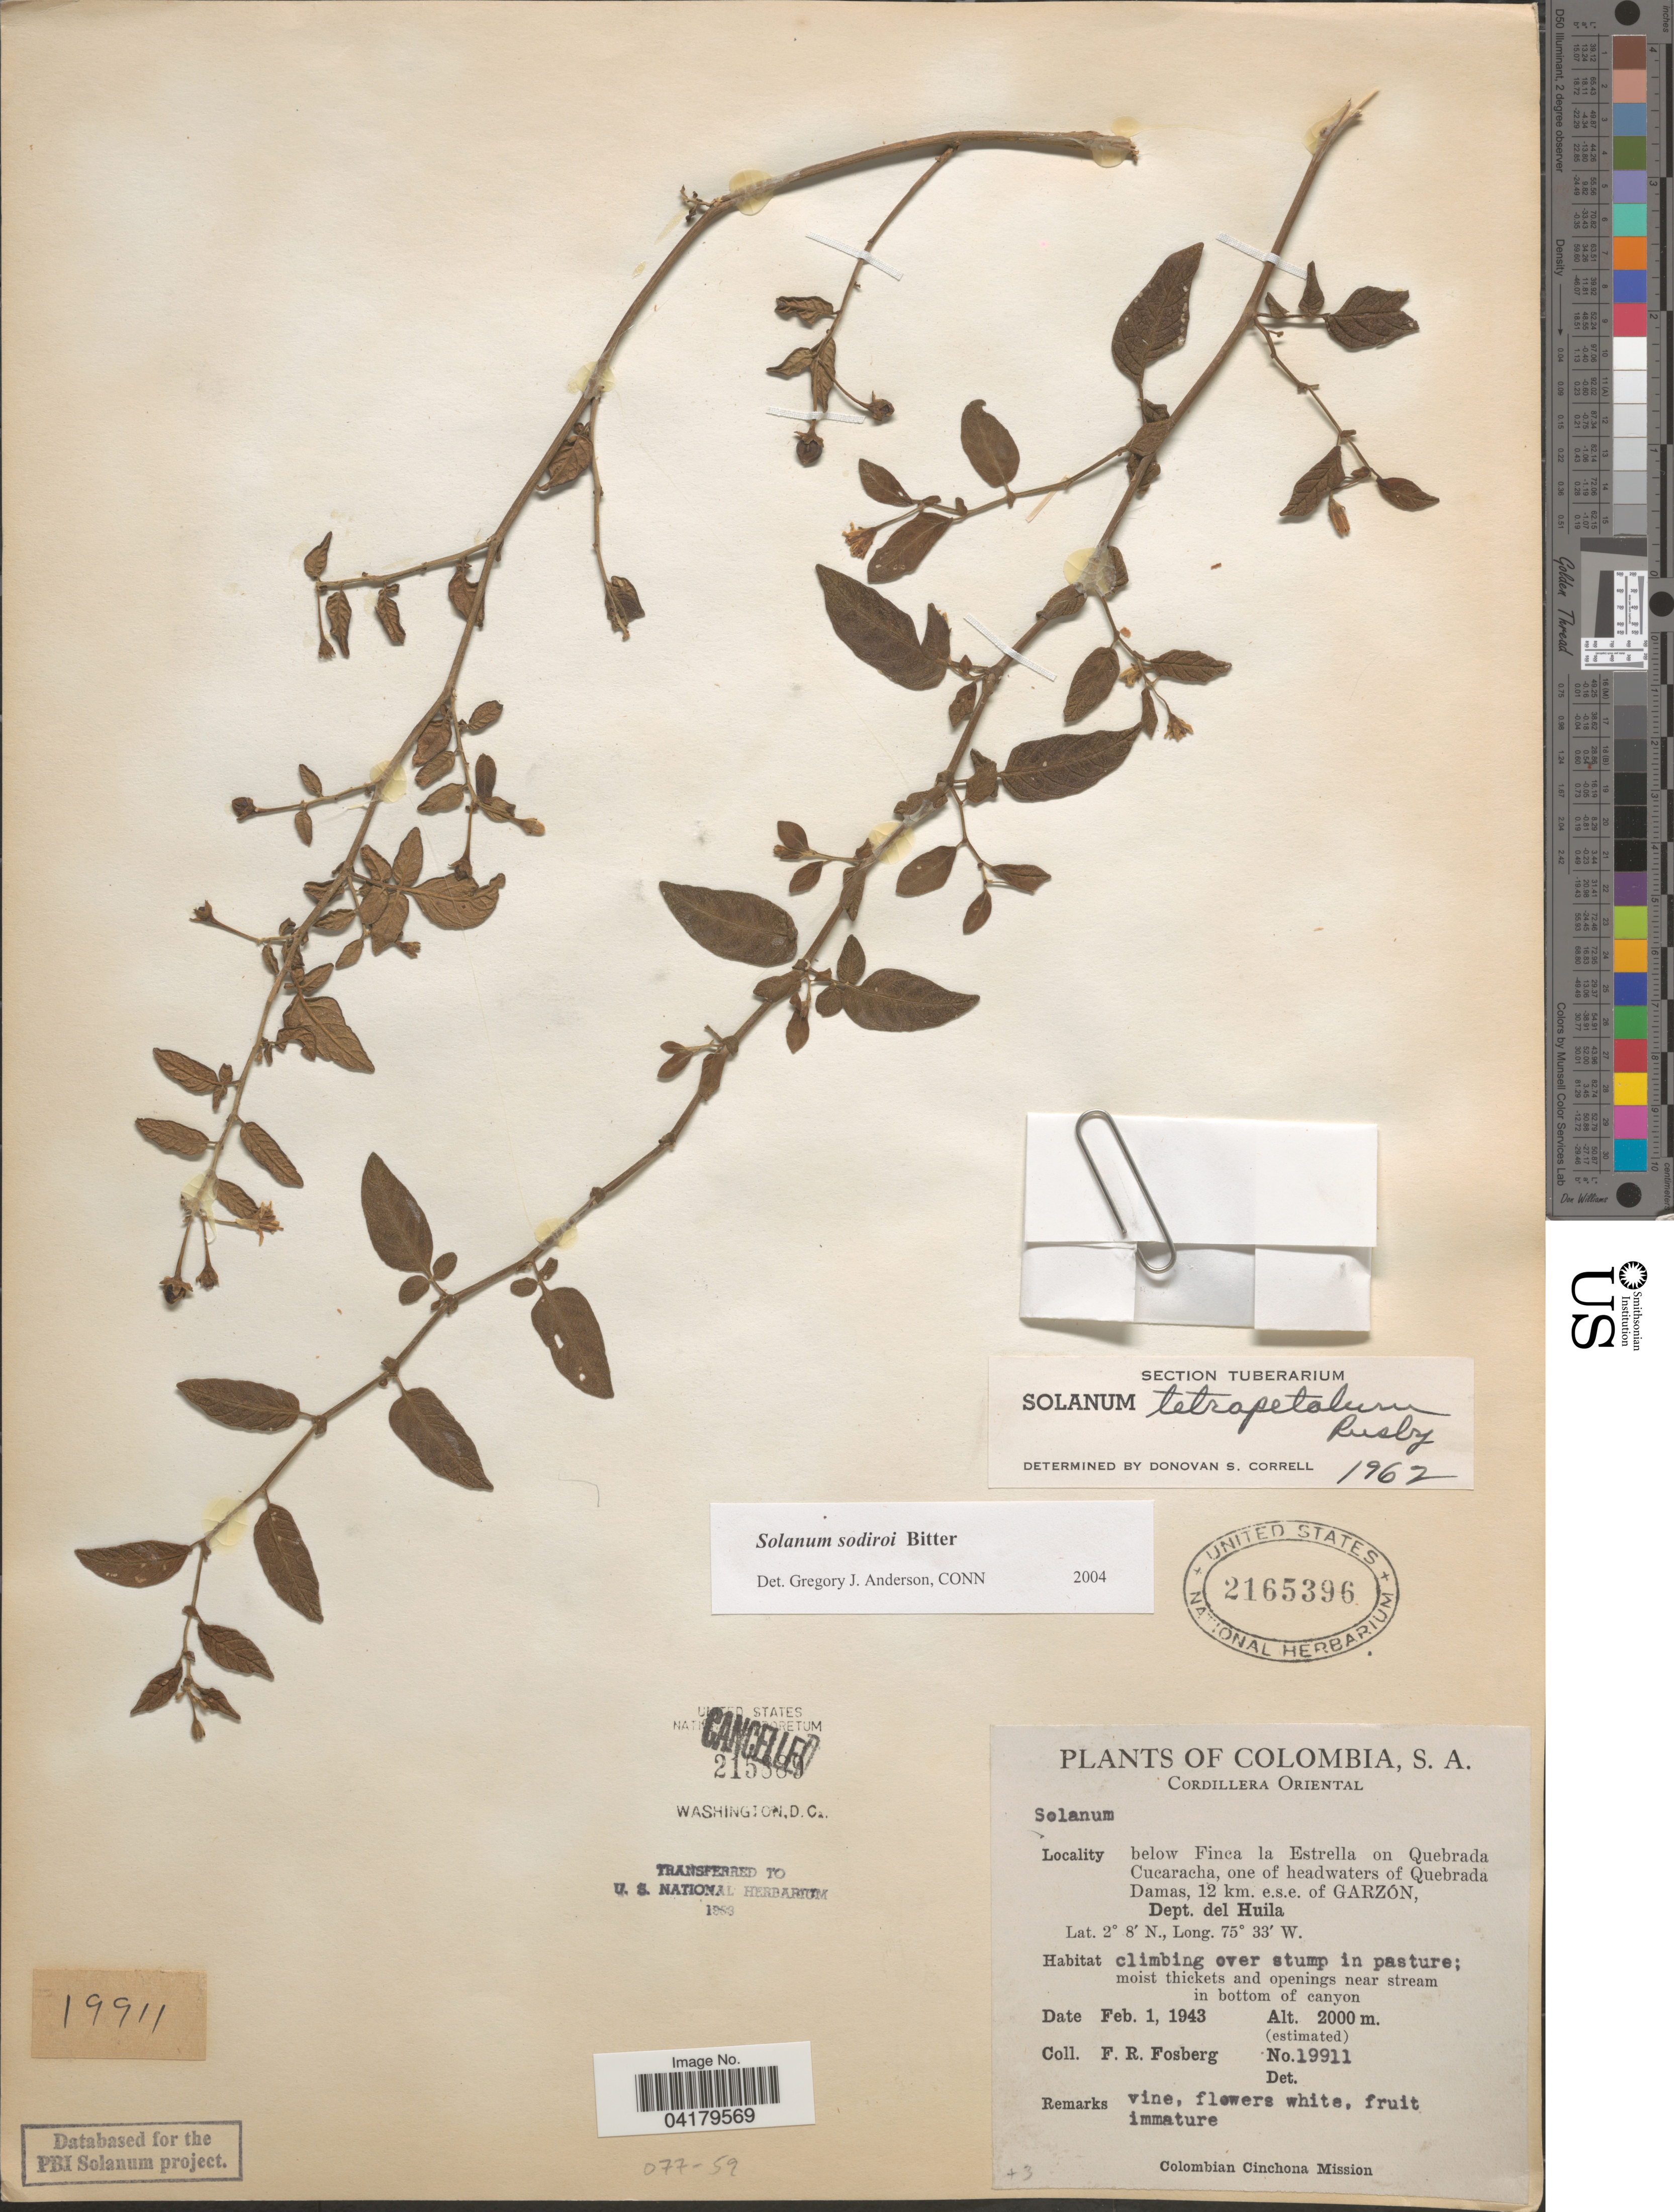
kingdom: Plantae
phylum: Tracheophyta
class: Magnoliopsida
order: Solanales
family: Solanaceae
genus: Solanum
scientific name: Solanum sodiroi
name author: Bitter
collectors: F. R. Fosberg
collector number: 19911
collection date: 1943-02-01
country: Colombia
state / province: Huila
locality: Cordillera Oriental. Below Finca la Estrella on Quebrada Cucaracha, one of headwaters of Quebrada Damas, 12 km. e.s.e. of Garzón, Dept. del Huila. Colombian Cinchona Mission.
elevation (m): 2000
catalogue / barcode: US 2165396